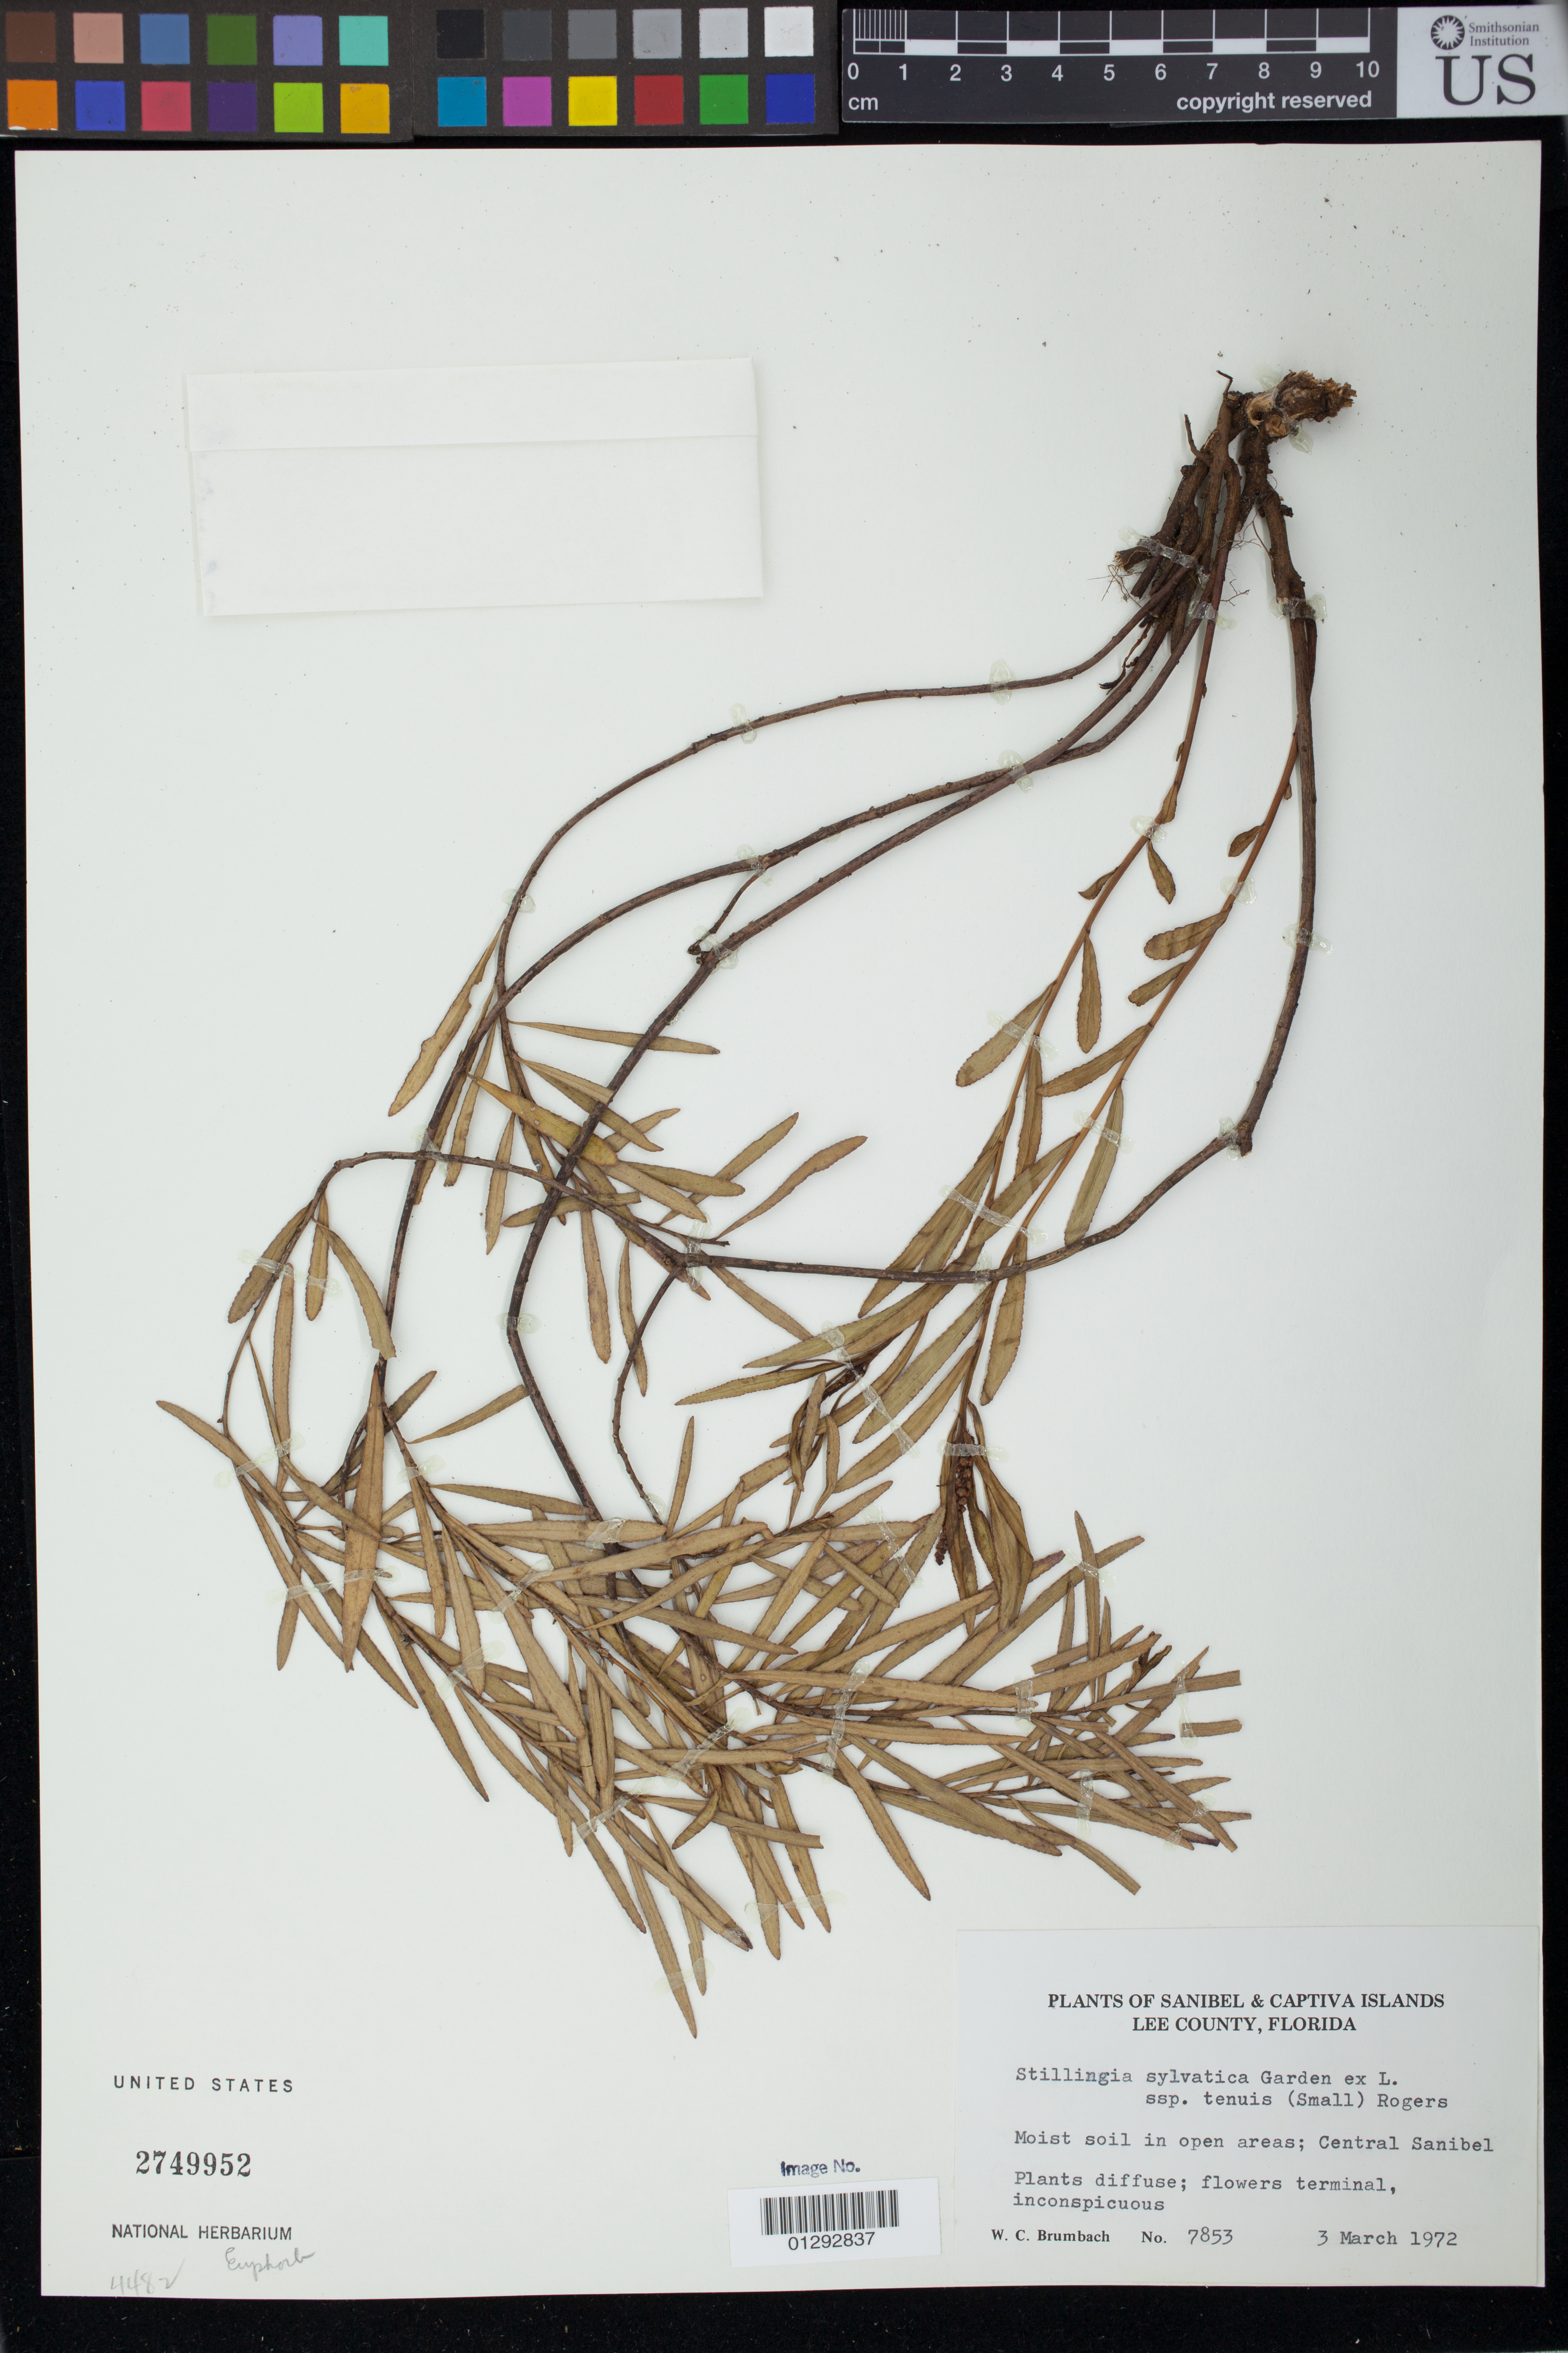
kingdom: Plantae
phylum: Tracheophyta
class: Magnoliopsida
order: Malpighiales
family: Euphorbiaceae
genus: Stillingia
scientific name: Stillingia sylvatica subsp. tenuis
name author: (Small) D.J. Rogers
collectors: W. C. Brumbach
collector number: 7853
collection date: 1972-03-03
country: United States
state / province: Florida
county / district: Lee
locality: Central Sanibel, Sanibel Island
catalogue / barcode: US 2749952